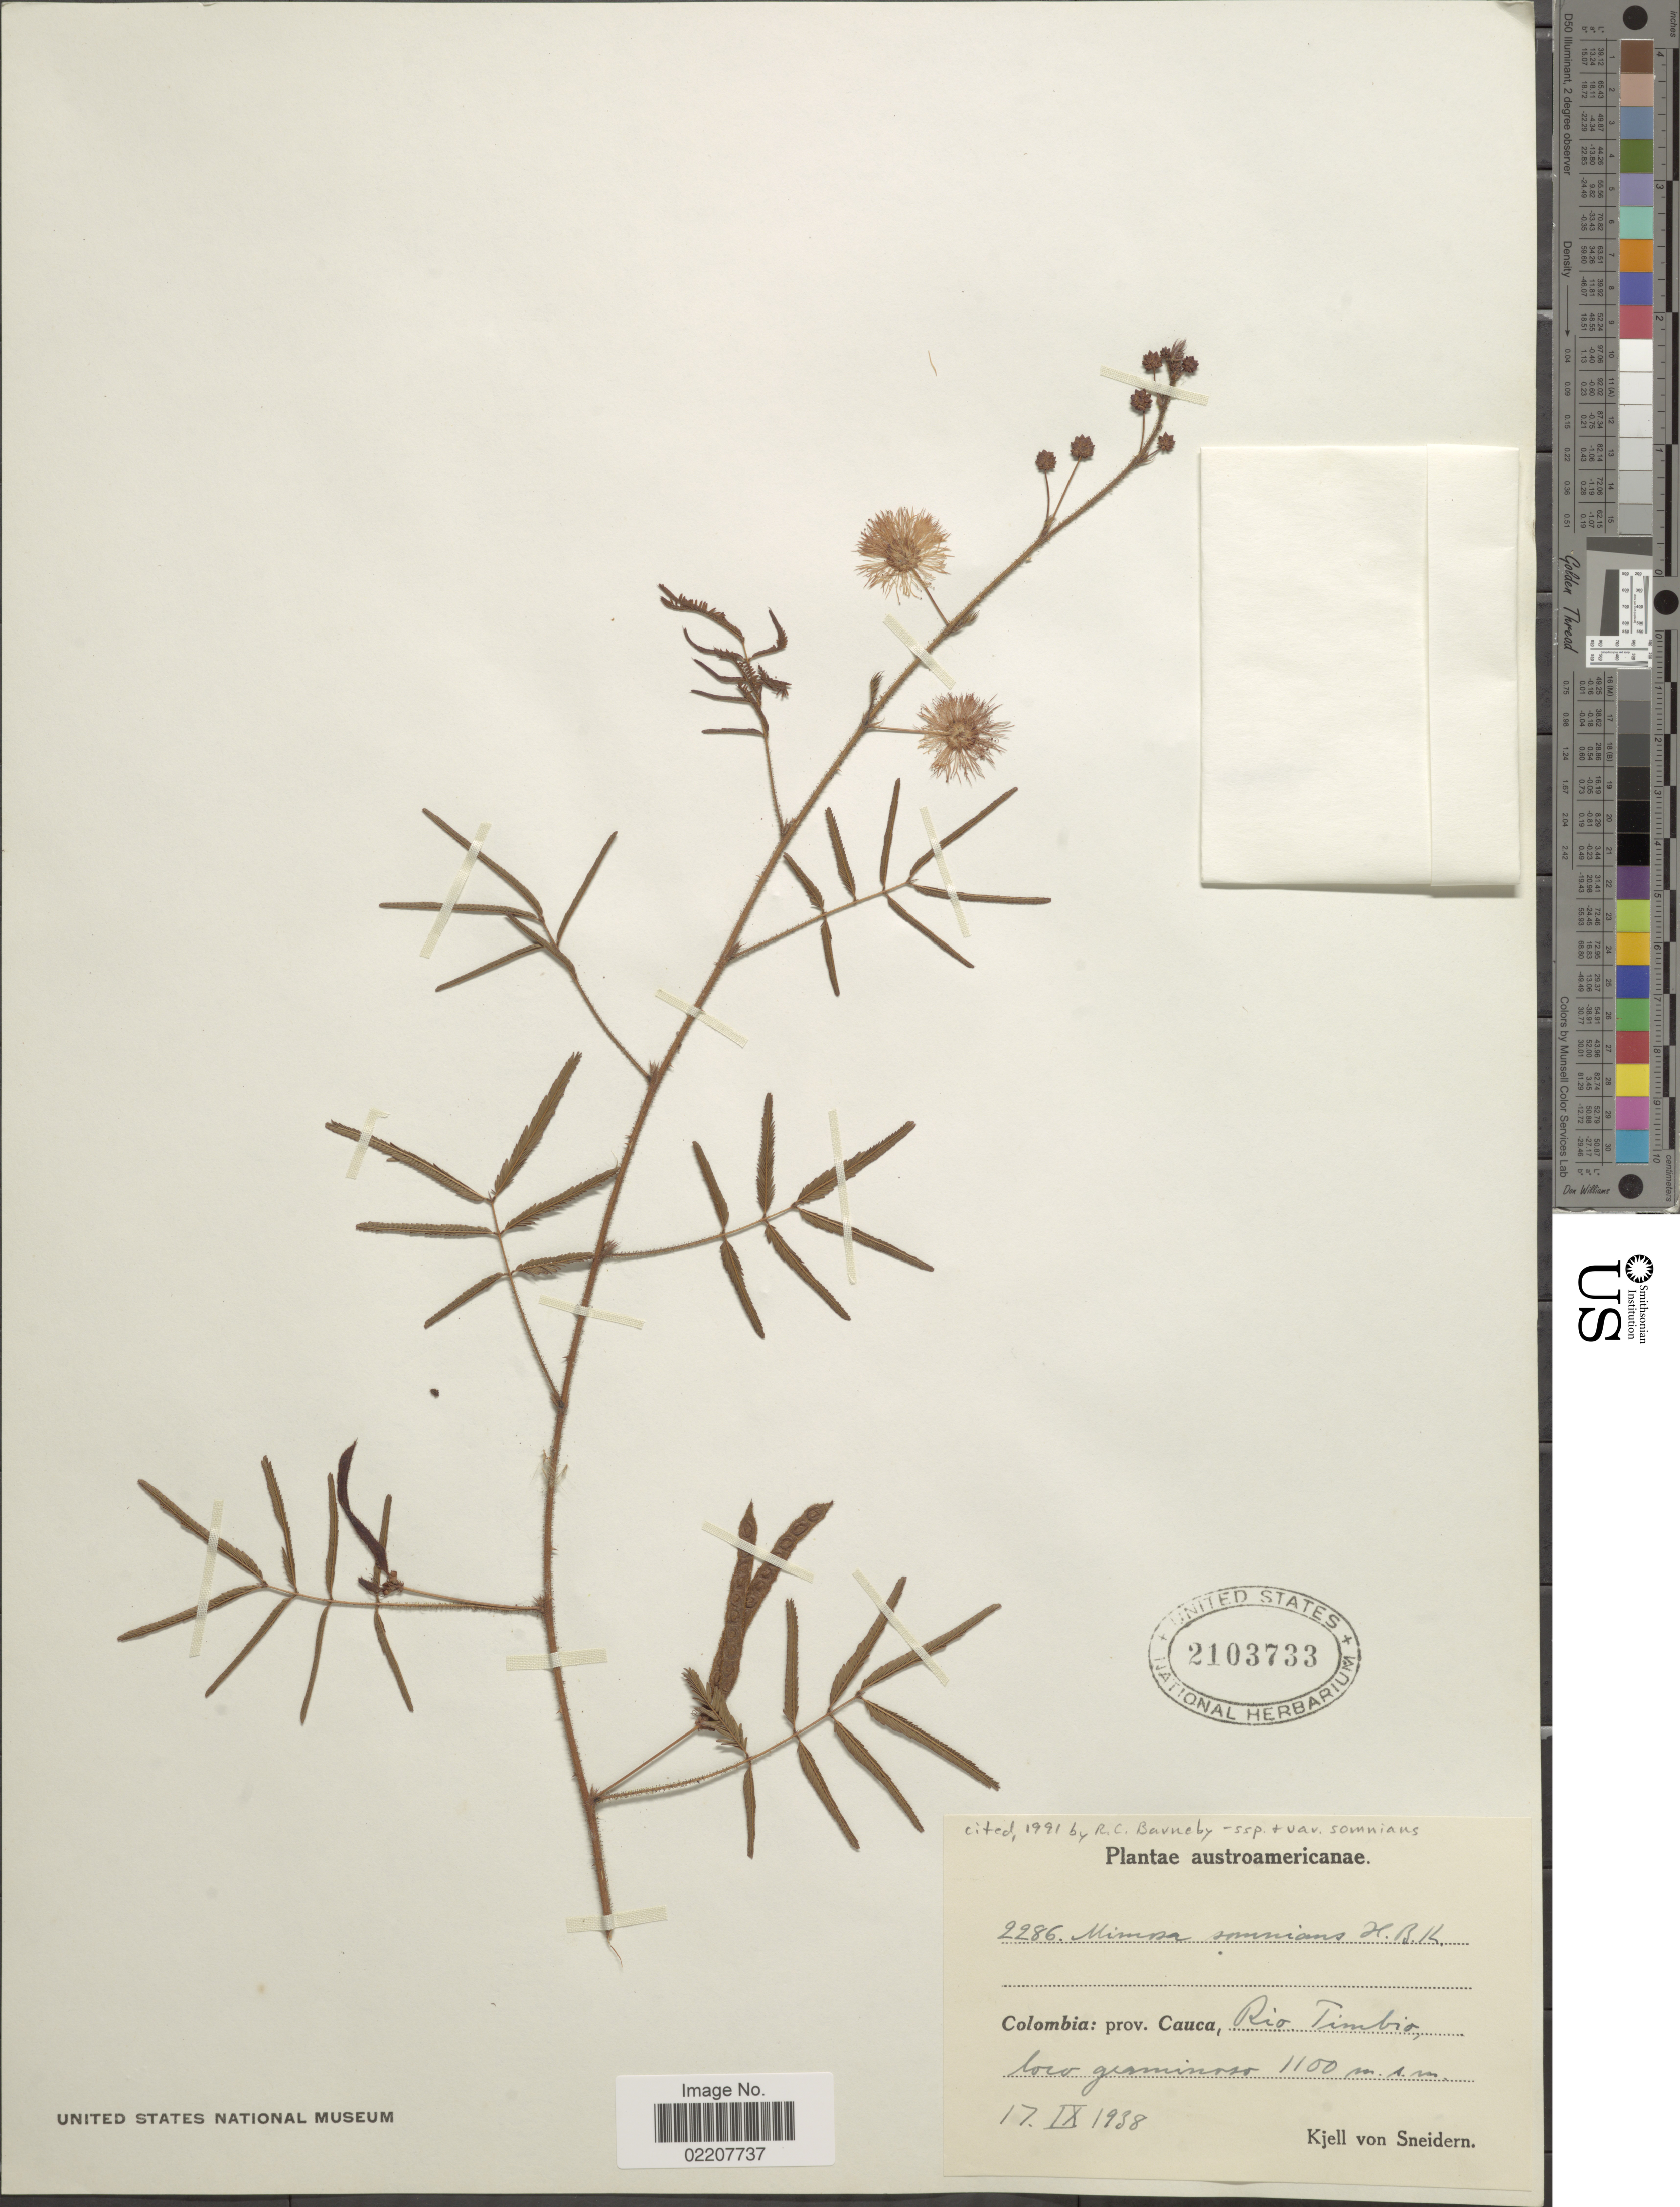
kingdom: Plantae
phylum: Tracheophyta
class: Magnoliopsida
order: Fabales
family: Fabaceae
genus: Mimosa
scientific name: Mimosa somnians var. somnians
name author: Humb. & Bonpl. ex Willd.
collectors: K. von Sneidern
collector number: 2286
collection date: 1938-09-17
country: Colombia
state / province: Cauca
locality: Prov. Cauca, Rio Timbio, loro Graminoso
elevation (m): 1100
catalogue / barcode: US 2103733